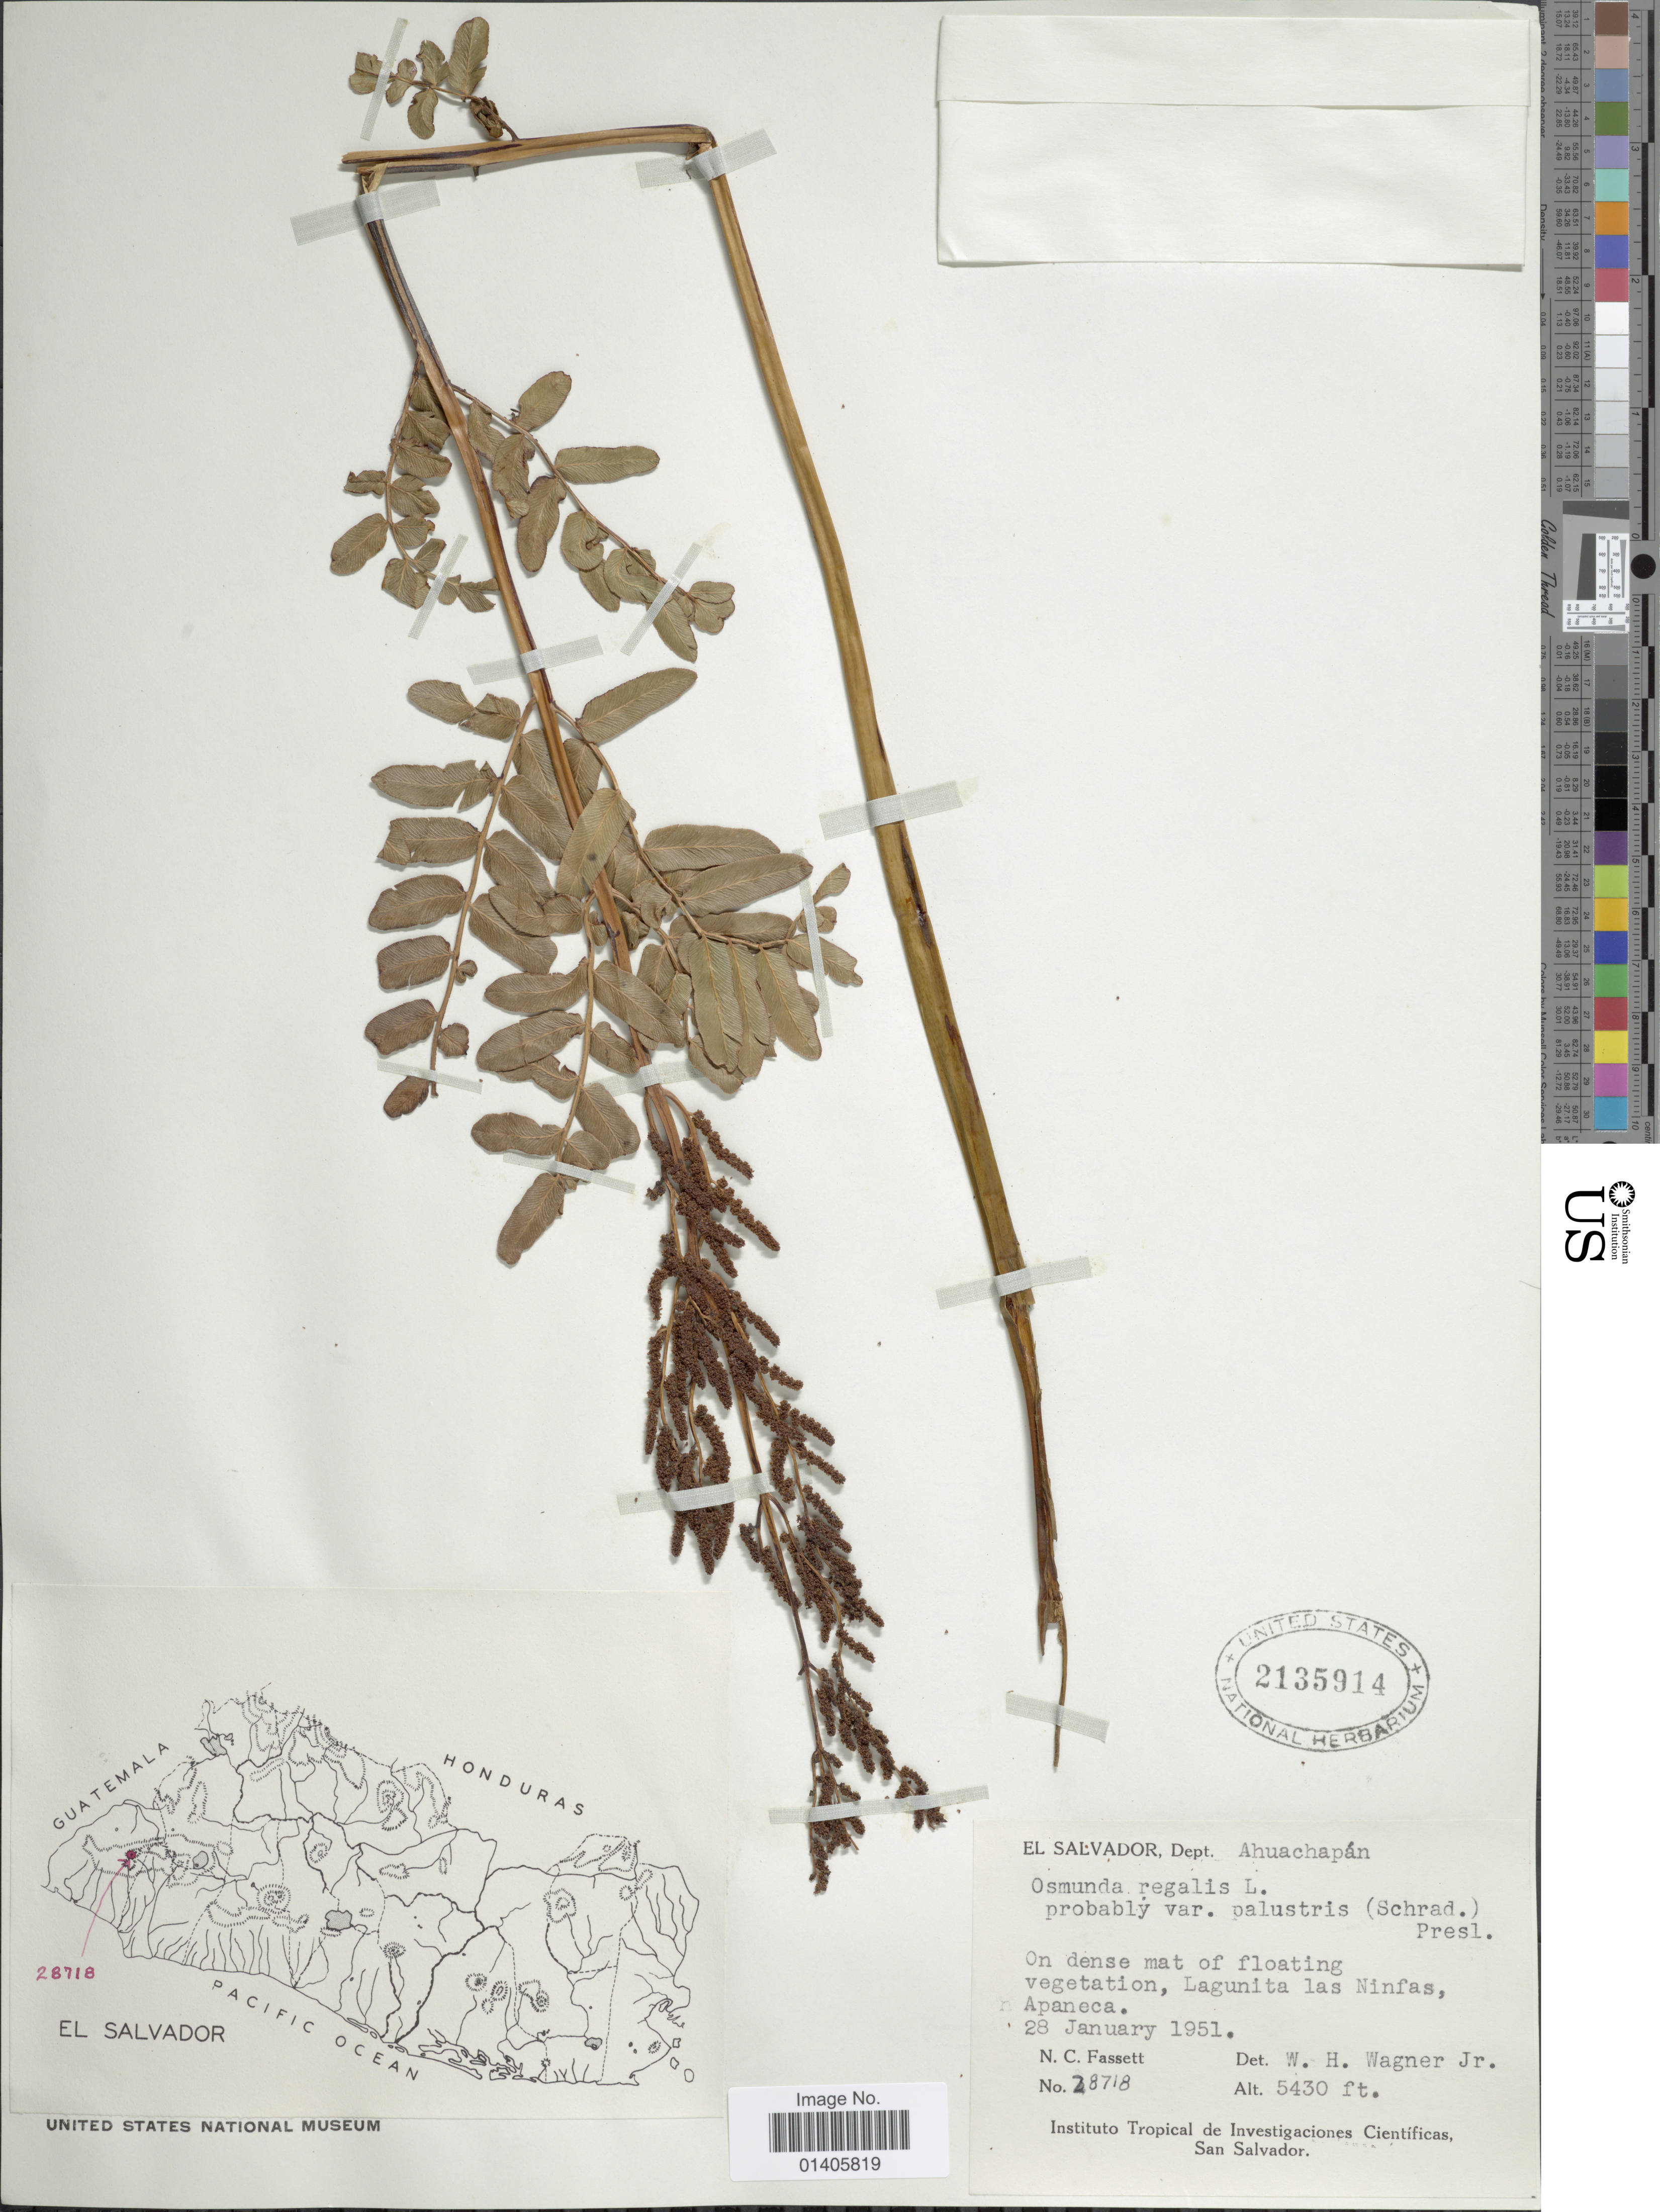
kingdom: Plantae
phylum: Tracheophyta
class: Polypodiopsida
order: Osmundales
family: Osmundaceae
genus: Osmunda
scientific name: Osmunda regalis var. palustris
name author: (Schrad.) C. Chr. ex Angely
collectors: N. C. Fassett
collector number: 28718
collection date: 1951-01-28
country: El Salvador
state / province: Ahuachapan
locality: On dense mat of floating vegetation, Lagunita las Ninfas, Apaneca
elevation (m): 1655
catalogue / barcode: US 2135914